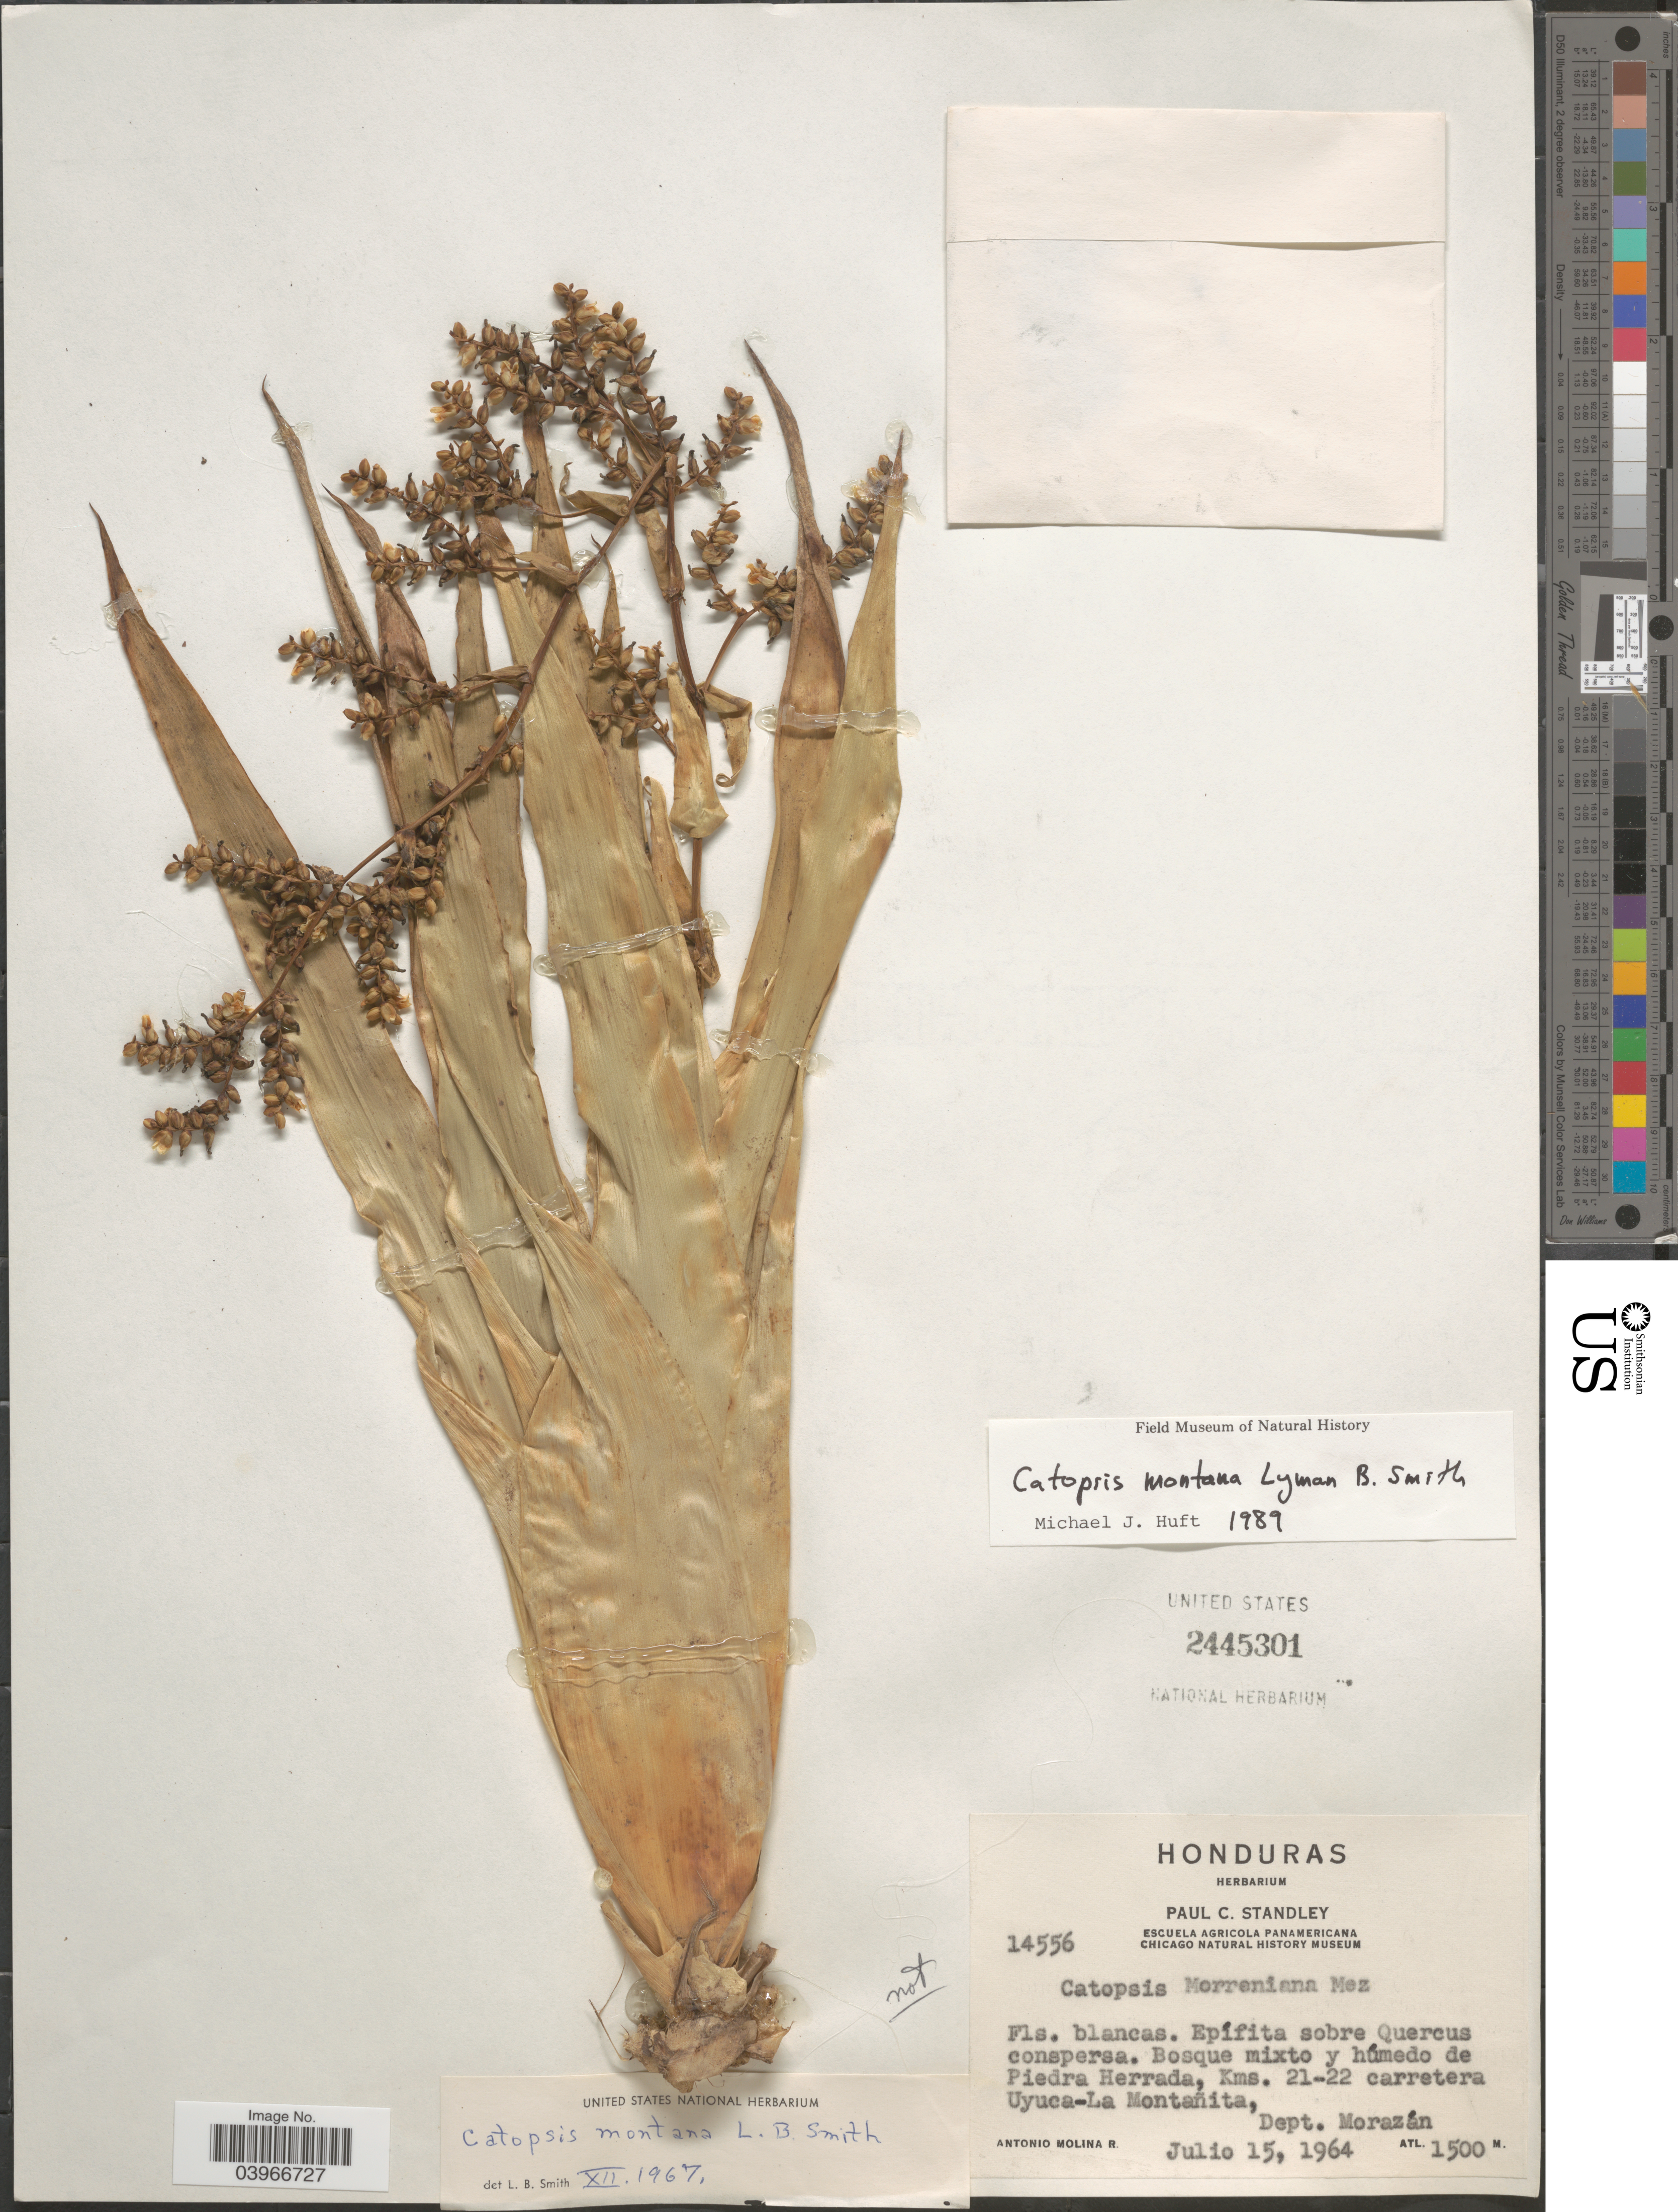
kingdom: Plantae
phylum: Tracheophyta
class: Liliopsida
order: Poales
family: Bromeliaceae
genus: Catopsis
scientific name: Catopsis montana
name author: L.B. Sm.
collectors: A. Molina R.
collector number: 14556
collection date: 1964-07-15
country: Honduras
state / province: Fco. Morazán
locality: Bosque mixto y húmedo de Piedra Herrada, Kms. 21-22 carretera Uyuca-La Montañita, Dept. Morazán.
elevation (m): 1500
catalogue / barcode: US 2445301